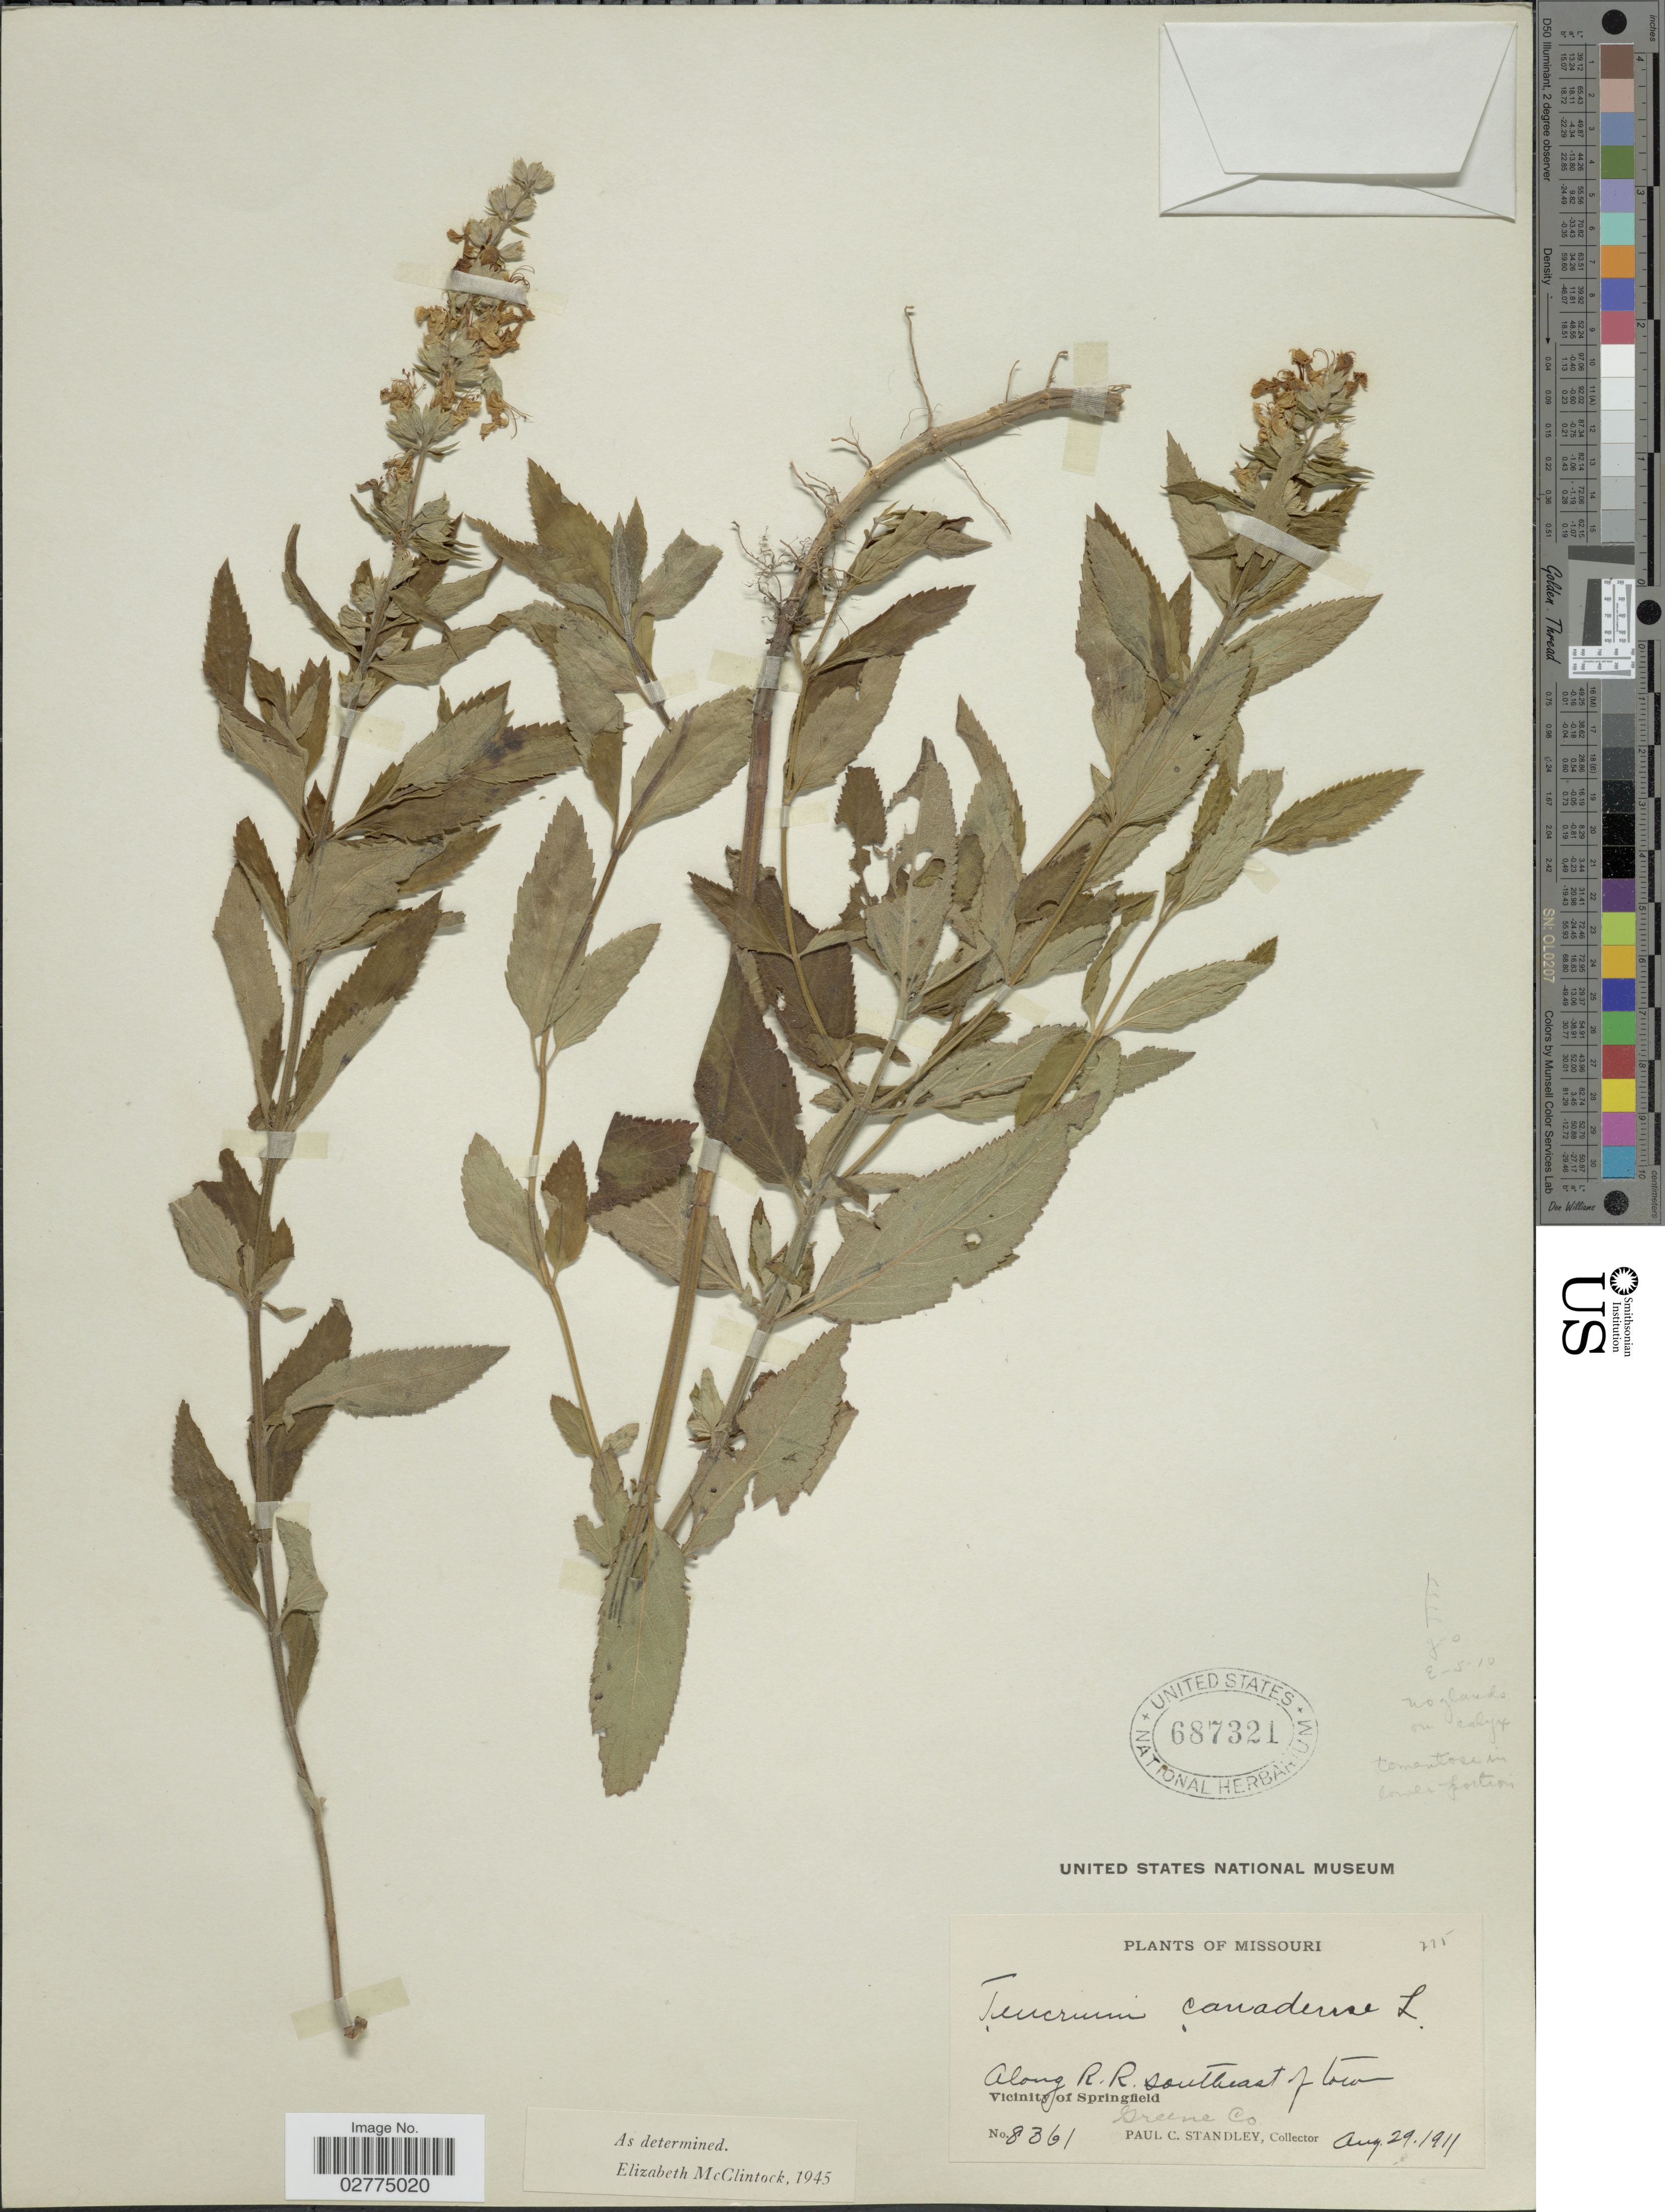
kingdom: Plantae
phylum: Tracheophyta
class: Magnoliopsida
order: Lamiales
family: Lamiaceae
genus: Teucrium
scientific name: Teucrium canadense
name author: L.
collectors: P. C. Standley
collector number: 8361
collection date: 1911-08-29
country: United States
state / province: Missouri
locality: Along R.R. southeast of town. Vicinity of Springfield. Greene Co.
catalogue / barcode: US 687321